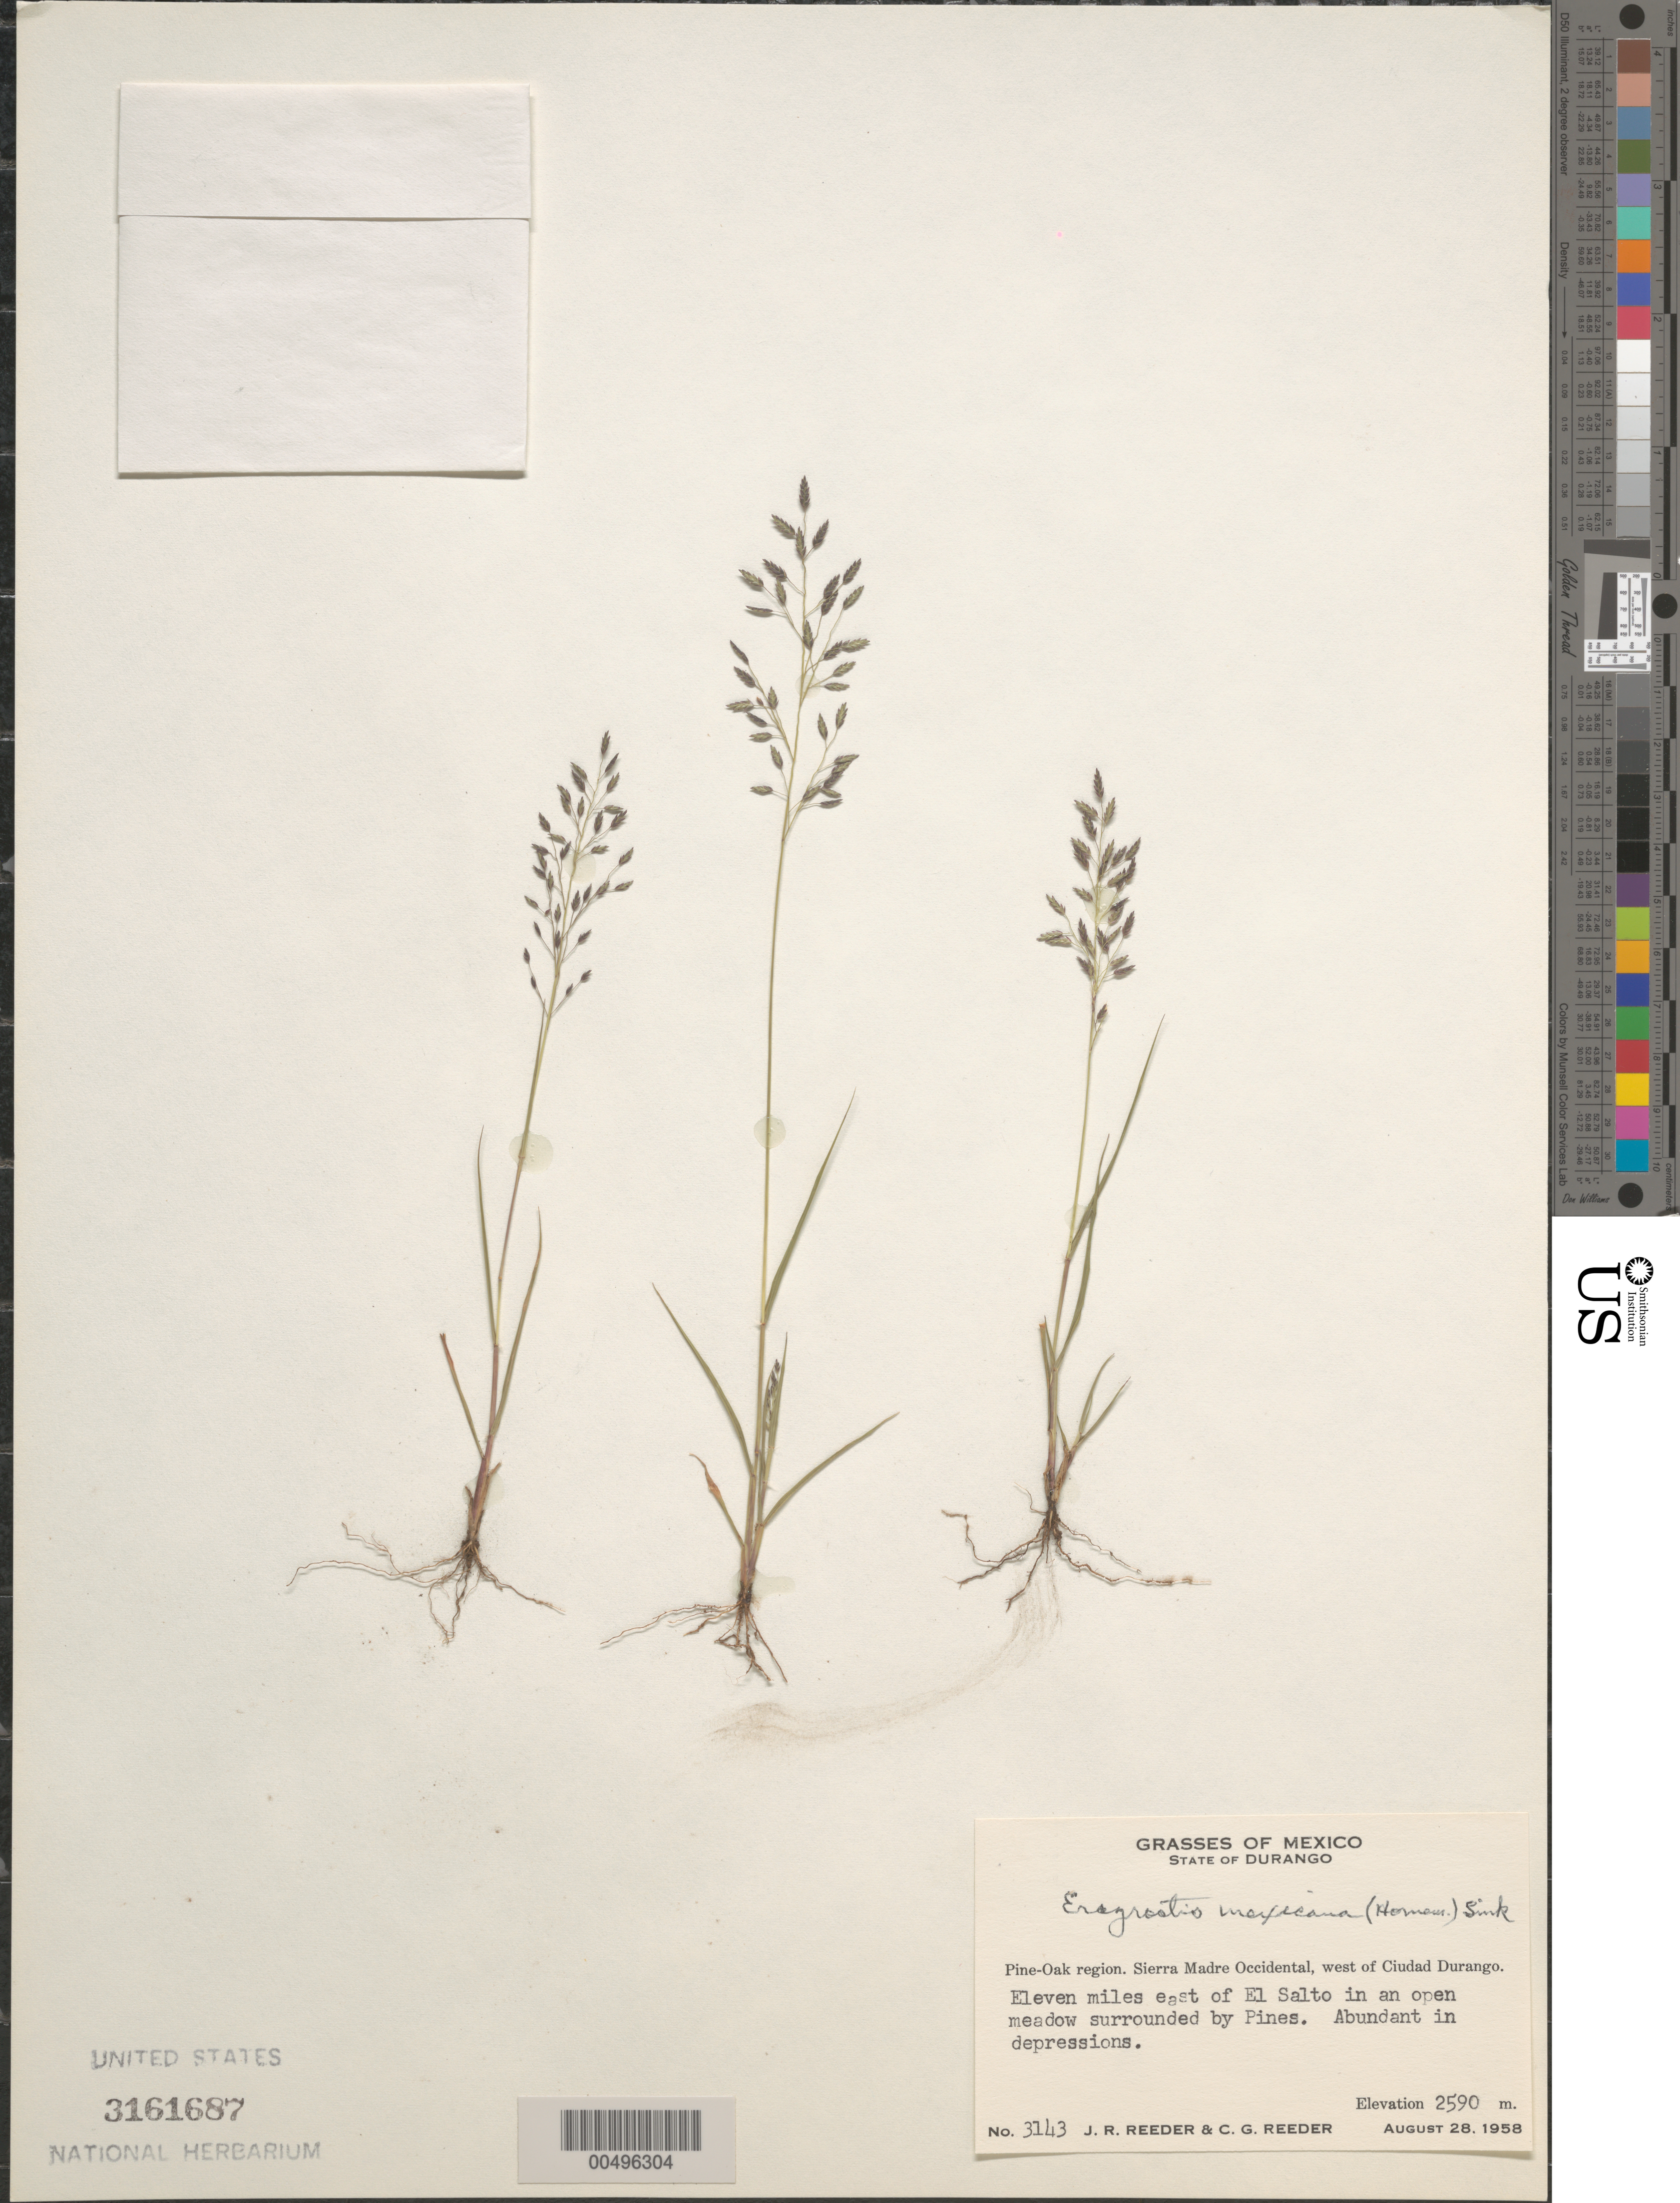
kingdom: Plantae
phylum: Tracheophyta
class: Liliopsida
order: Poales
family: Poaceae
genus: Eragrostis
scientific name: Eragrostis mexicana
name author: (Hornem.) Link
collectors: J. R. Reeder & C. G. Reeder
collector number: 3143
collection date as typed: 28 Aug 1958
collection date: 1958-08-28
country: Mexico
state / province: Durango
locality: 11 mi E of El Salto, Sierra Madre Occidental, W of Ciudad Durango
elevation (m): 2590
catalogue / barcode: US 3161687